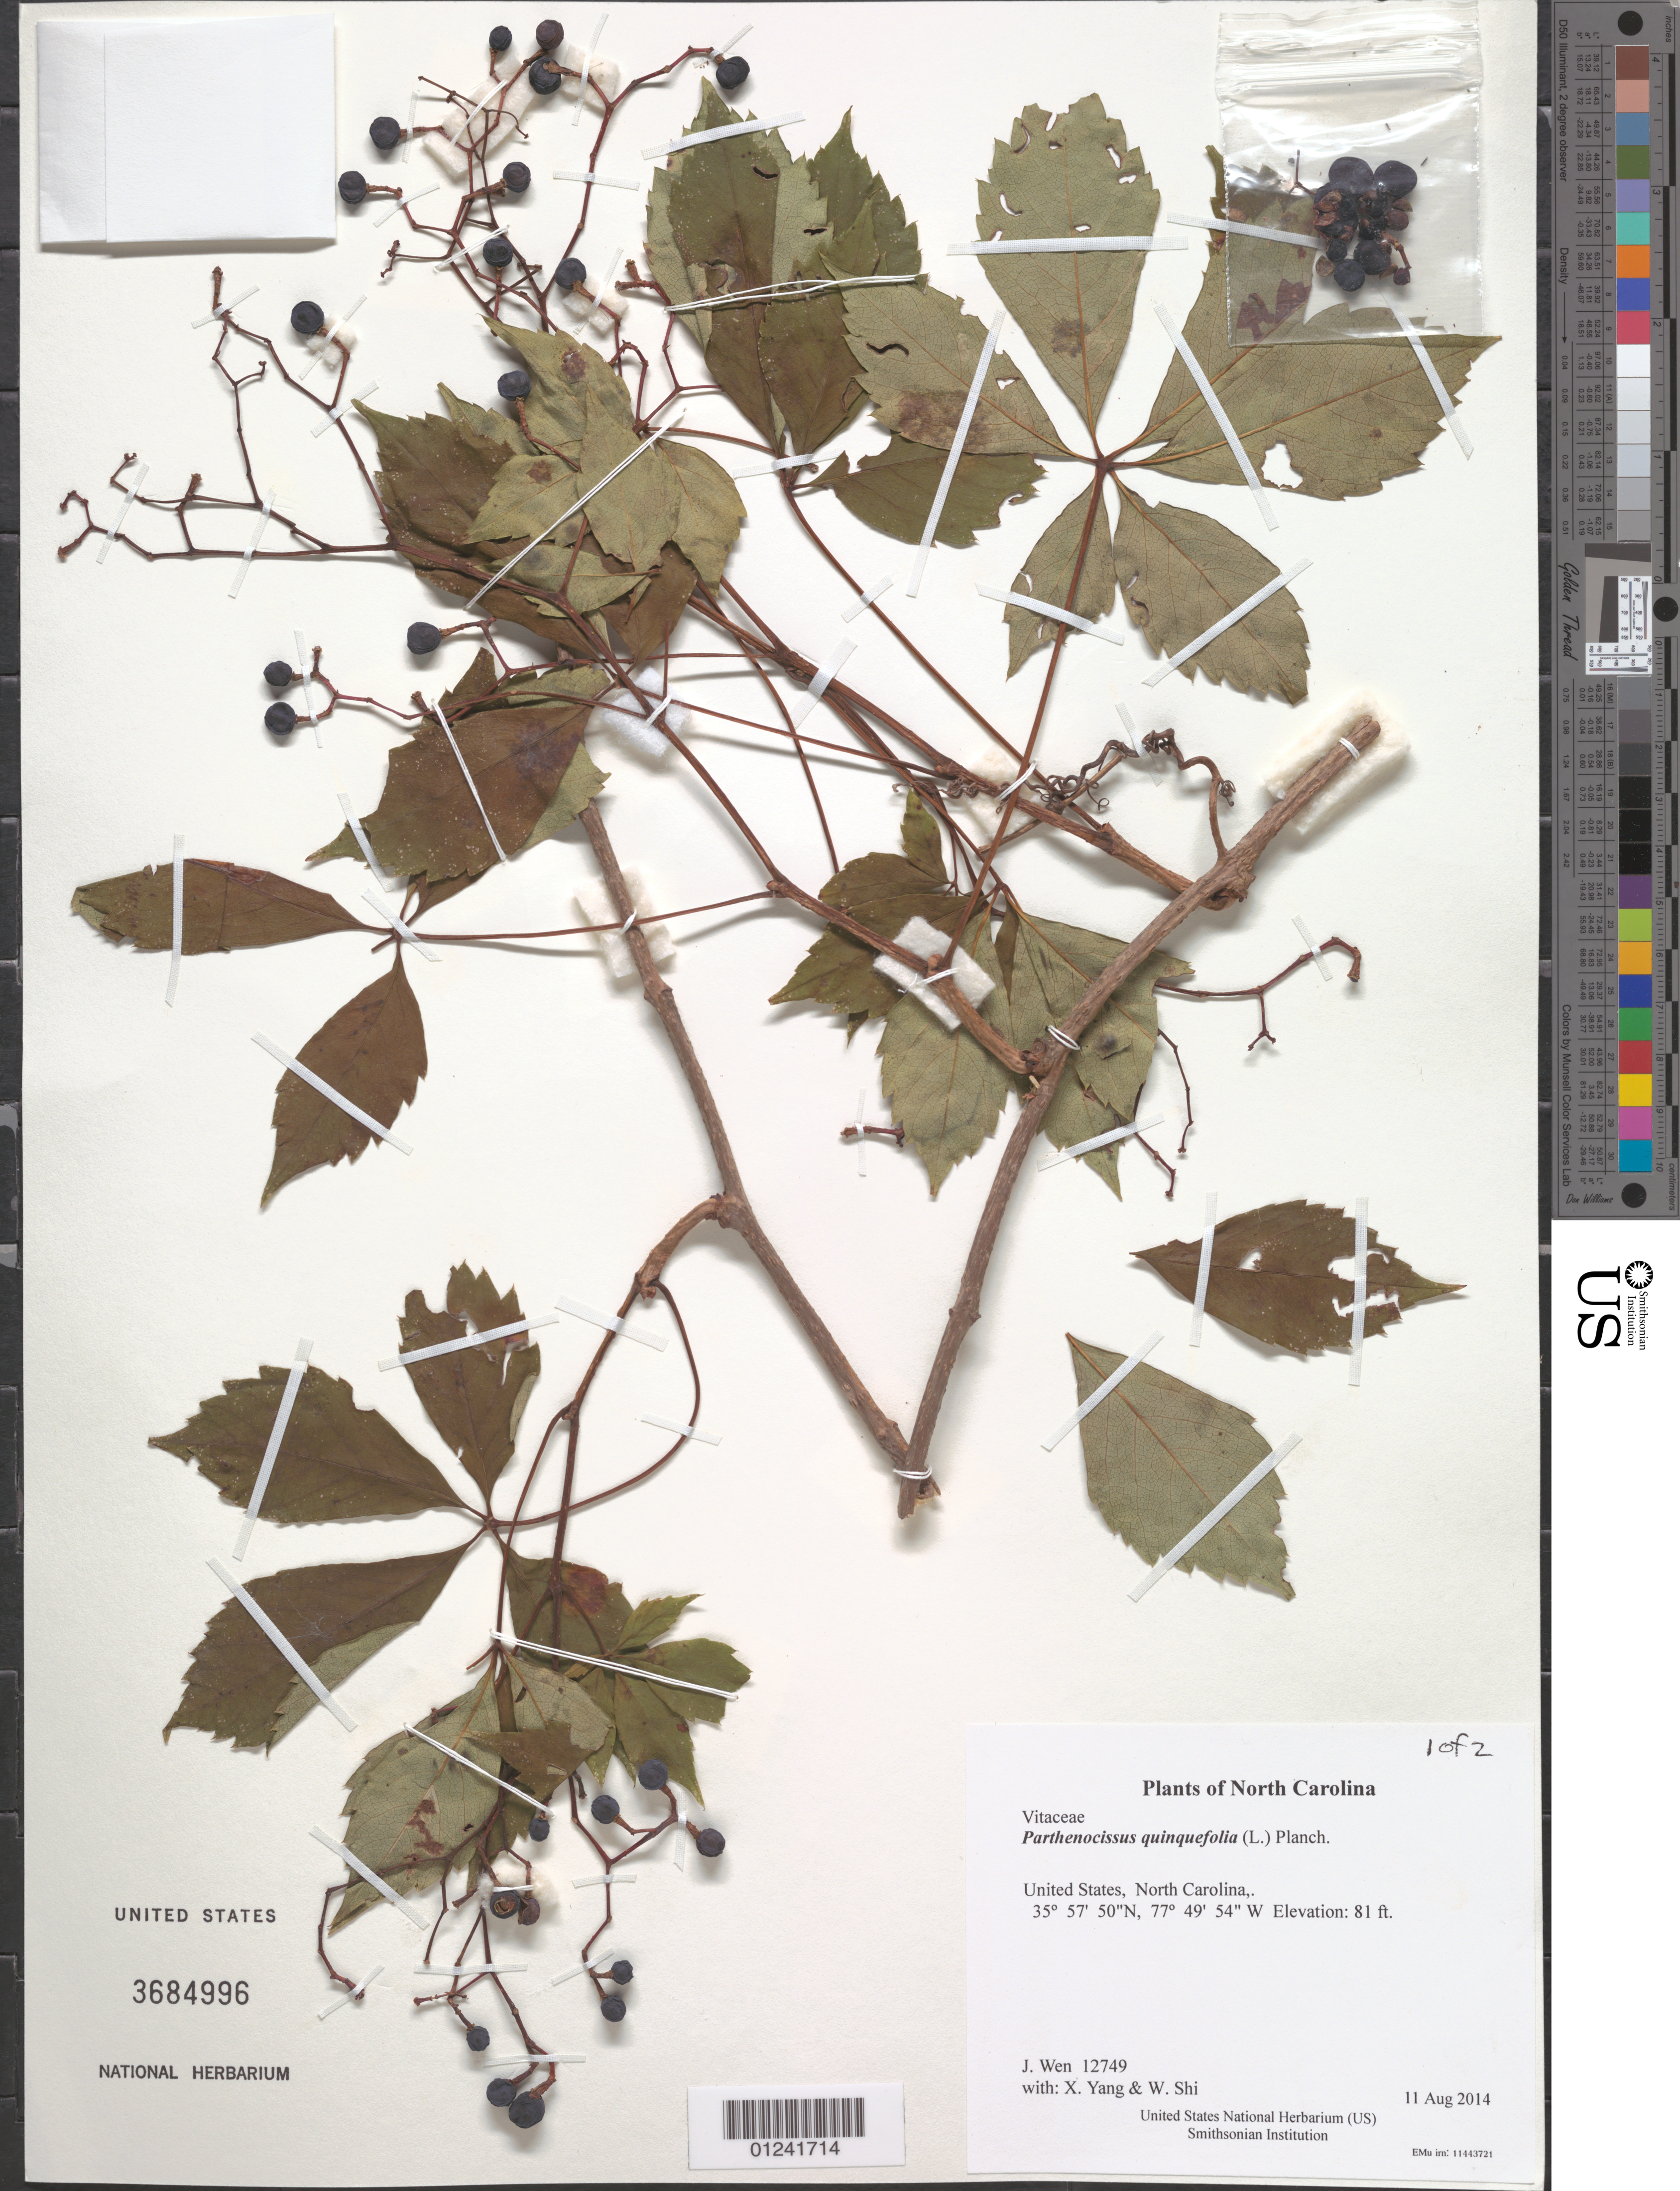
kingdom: Plantae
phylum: Tracheophyta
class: Magnoliopsida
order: Vitales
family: Vitaceae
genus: Parthenocissus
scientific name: Parthenocissus quinquefolia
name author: (L.) Planch.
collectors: J. Wen, X. Yang & W. Shi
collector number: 12749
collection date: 2014-08-11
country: United States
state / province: North Carolina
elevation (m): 25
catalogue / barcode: US 3684996